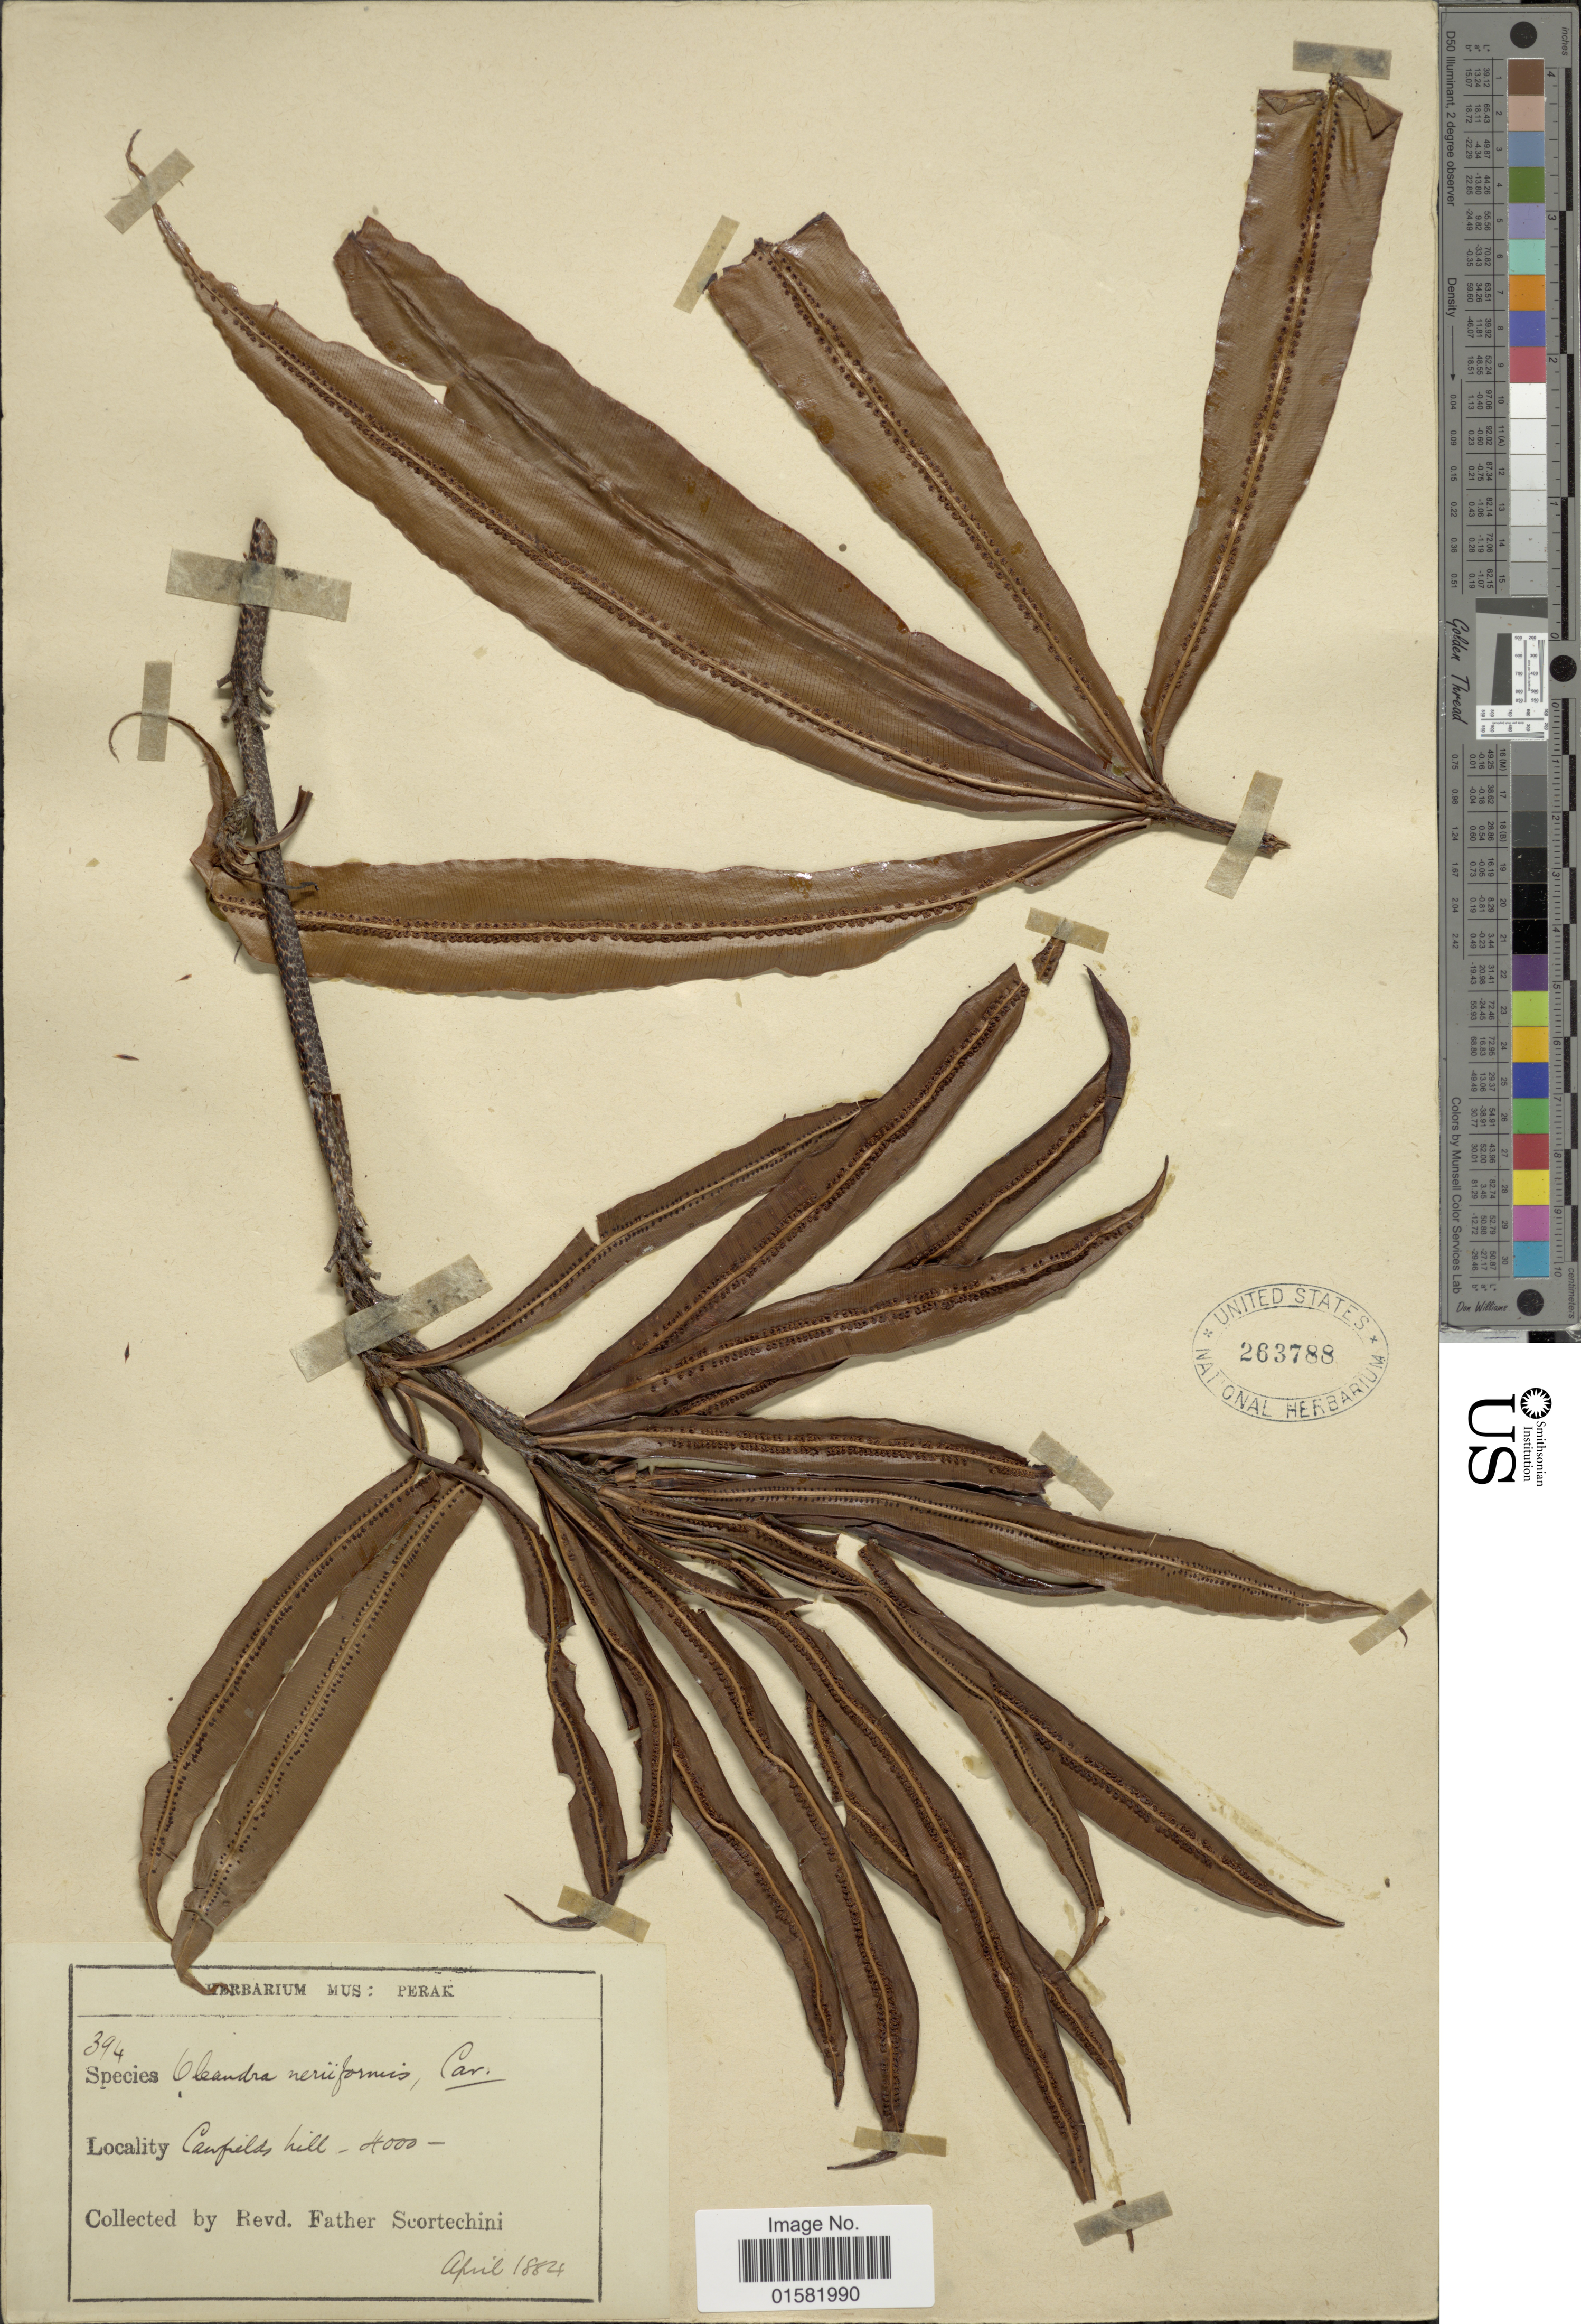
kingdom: Plantae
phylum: Tracheophyta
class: Polypodiopsida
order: Polypodiales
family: Oleandraceae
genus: Oleandra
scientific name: Oleandra neriiformis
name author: Cav.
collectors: Fr. Scortechini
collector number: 394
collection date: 1884-04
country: Malaysia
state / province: Perak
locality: Perak, Cawfields hill.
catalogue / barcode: US 263788